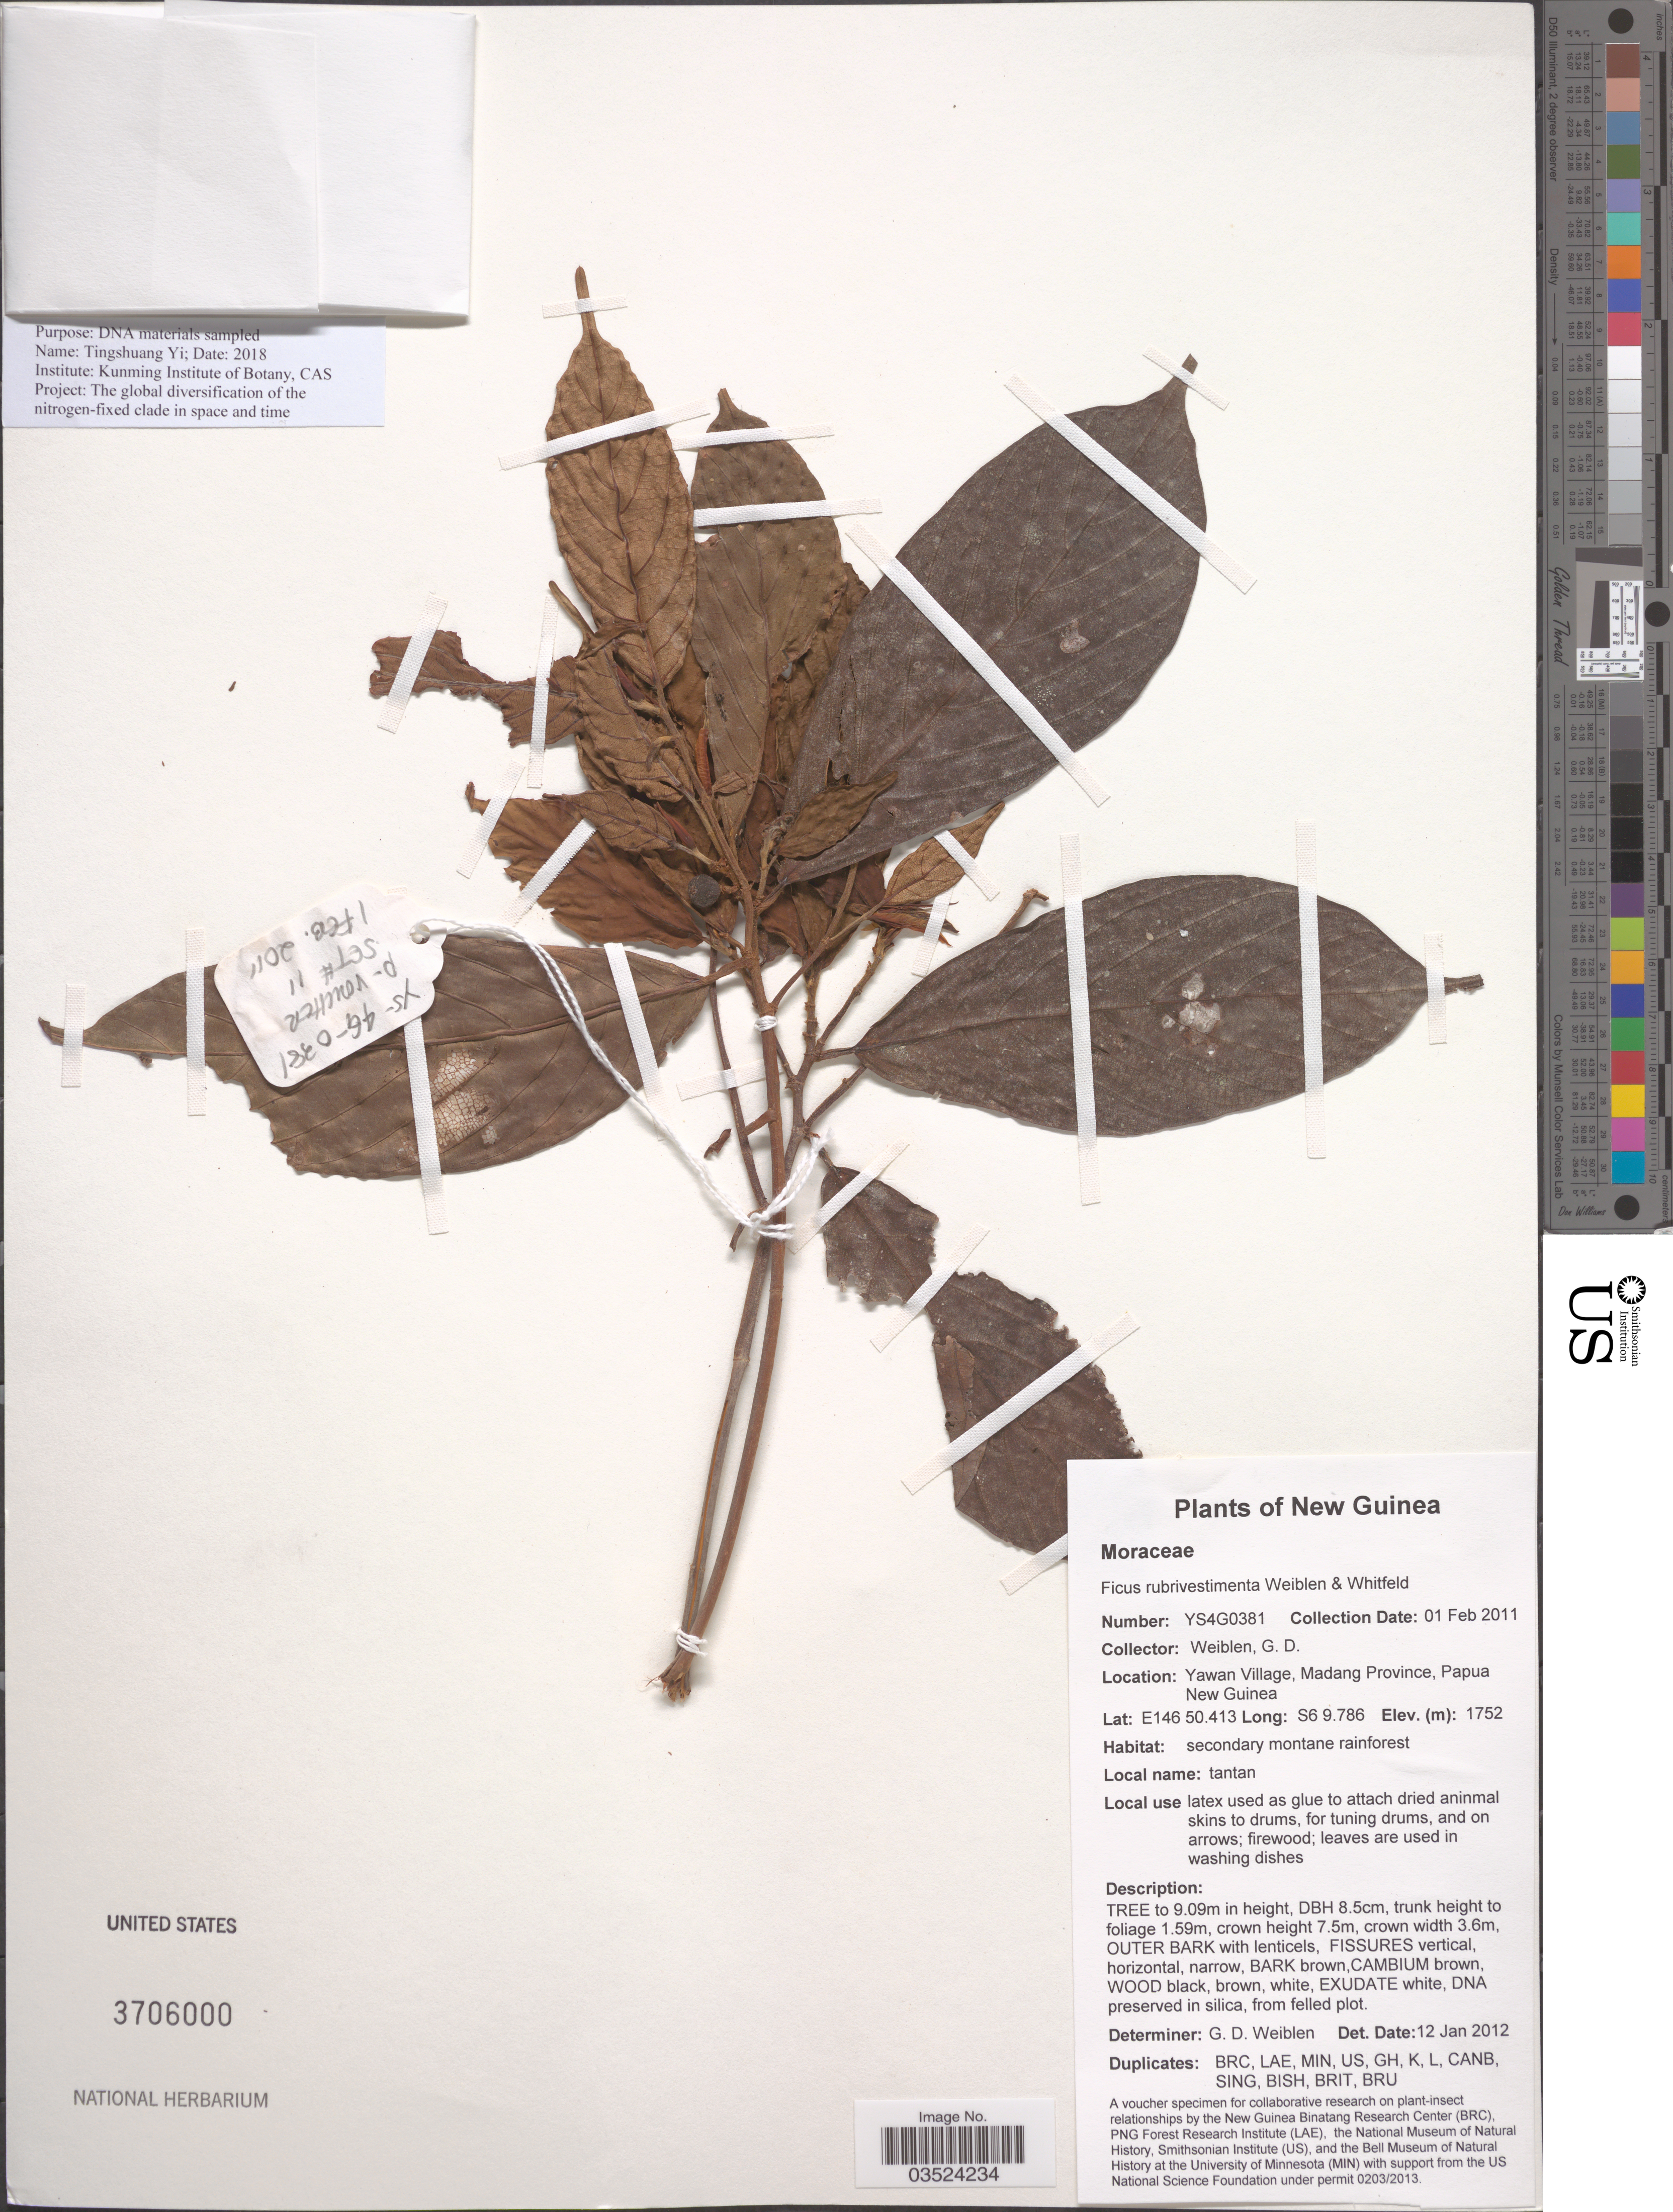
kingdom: Plantae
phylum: Tracheophyta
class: Magnoliopsida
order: Rosales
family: Moraceae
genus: Ficus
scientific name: Ficus rubrivestimenta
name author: Weiblen & Whitfeld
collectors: G. D. Weiblen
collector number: YS4G0381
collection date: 2011-02-01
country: Papua New Guinea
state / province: Madang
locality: New Guinea. Yawan Village.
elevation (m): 1752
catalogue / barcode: US 3706000